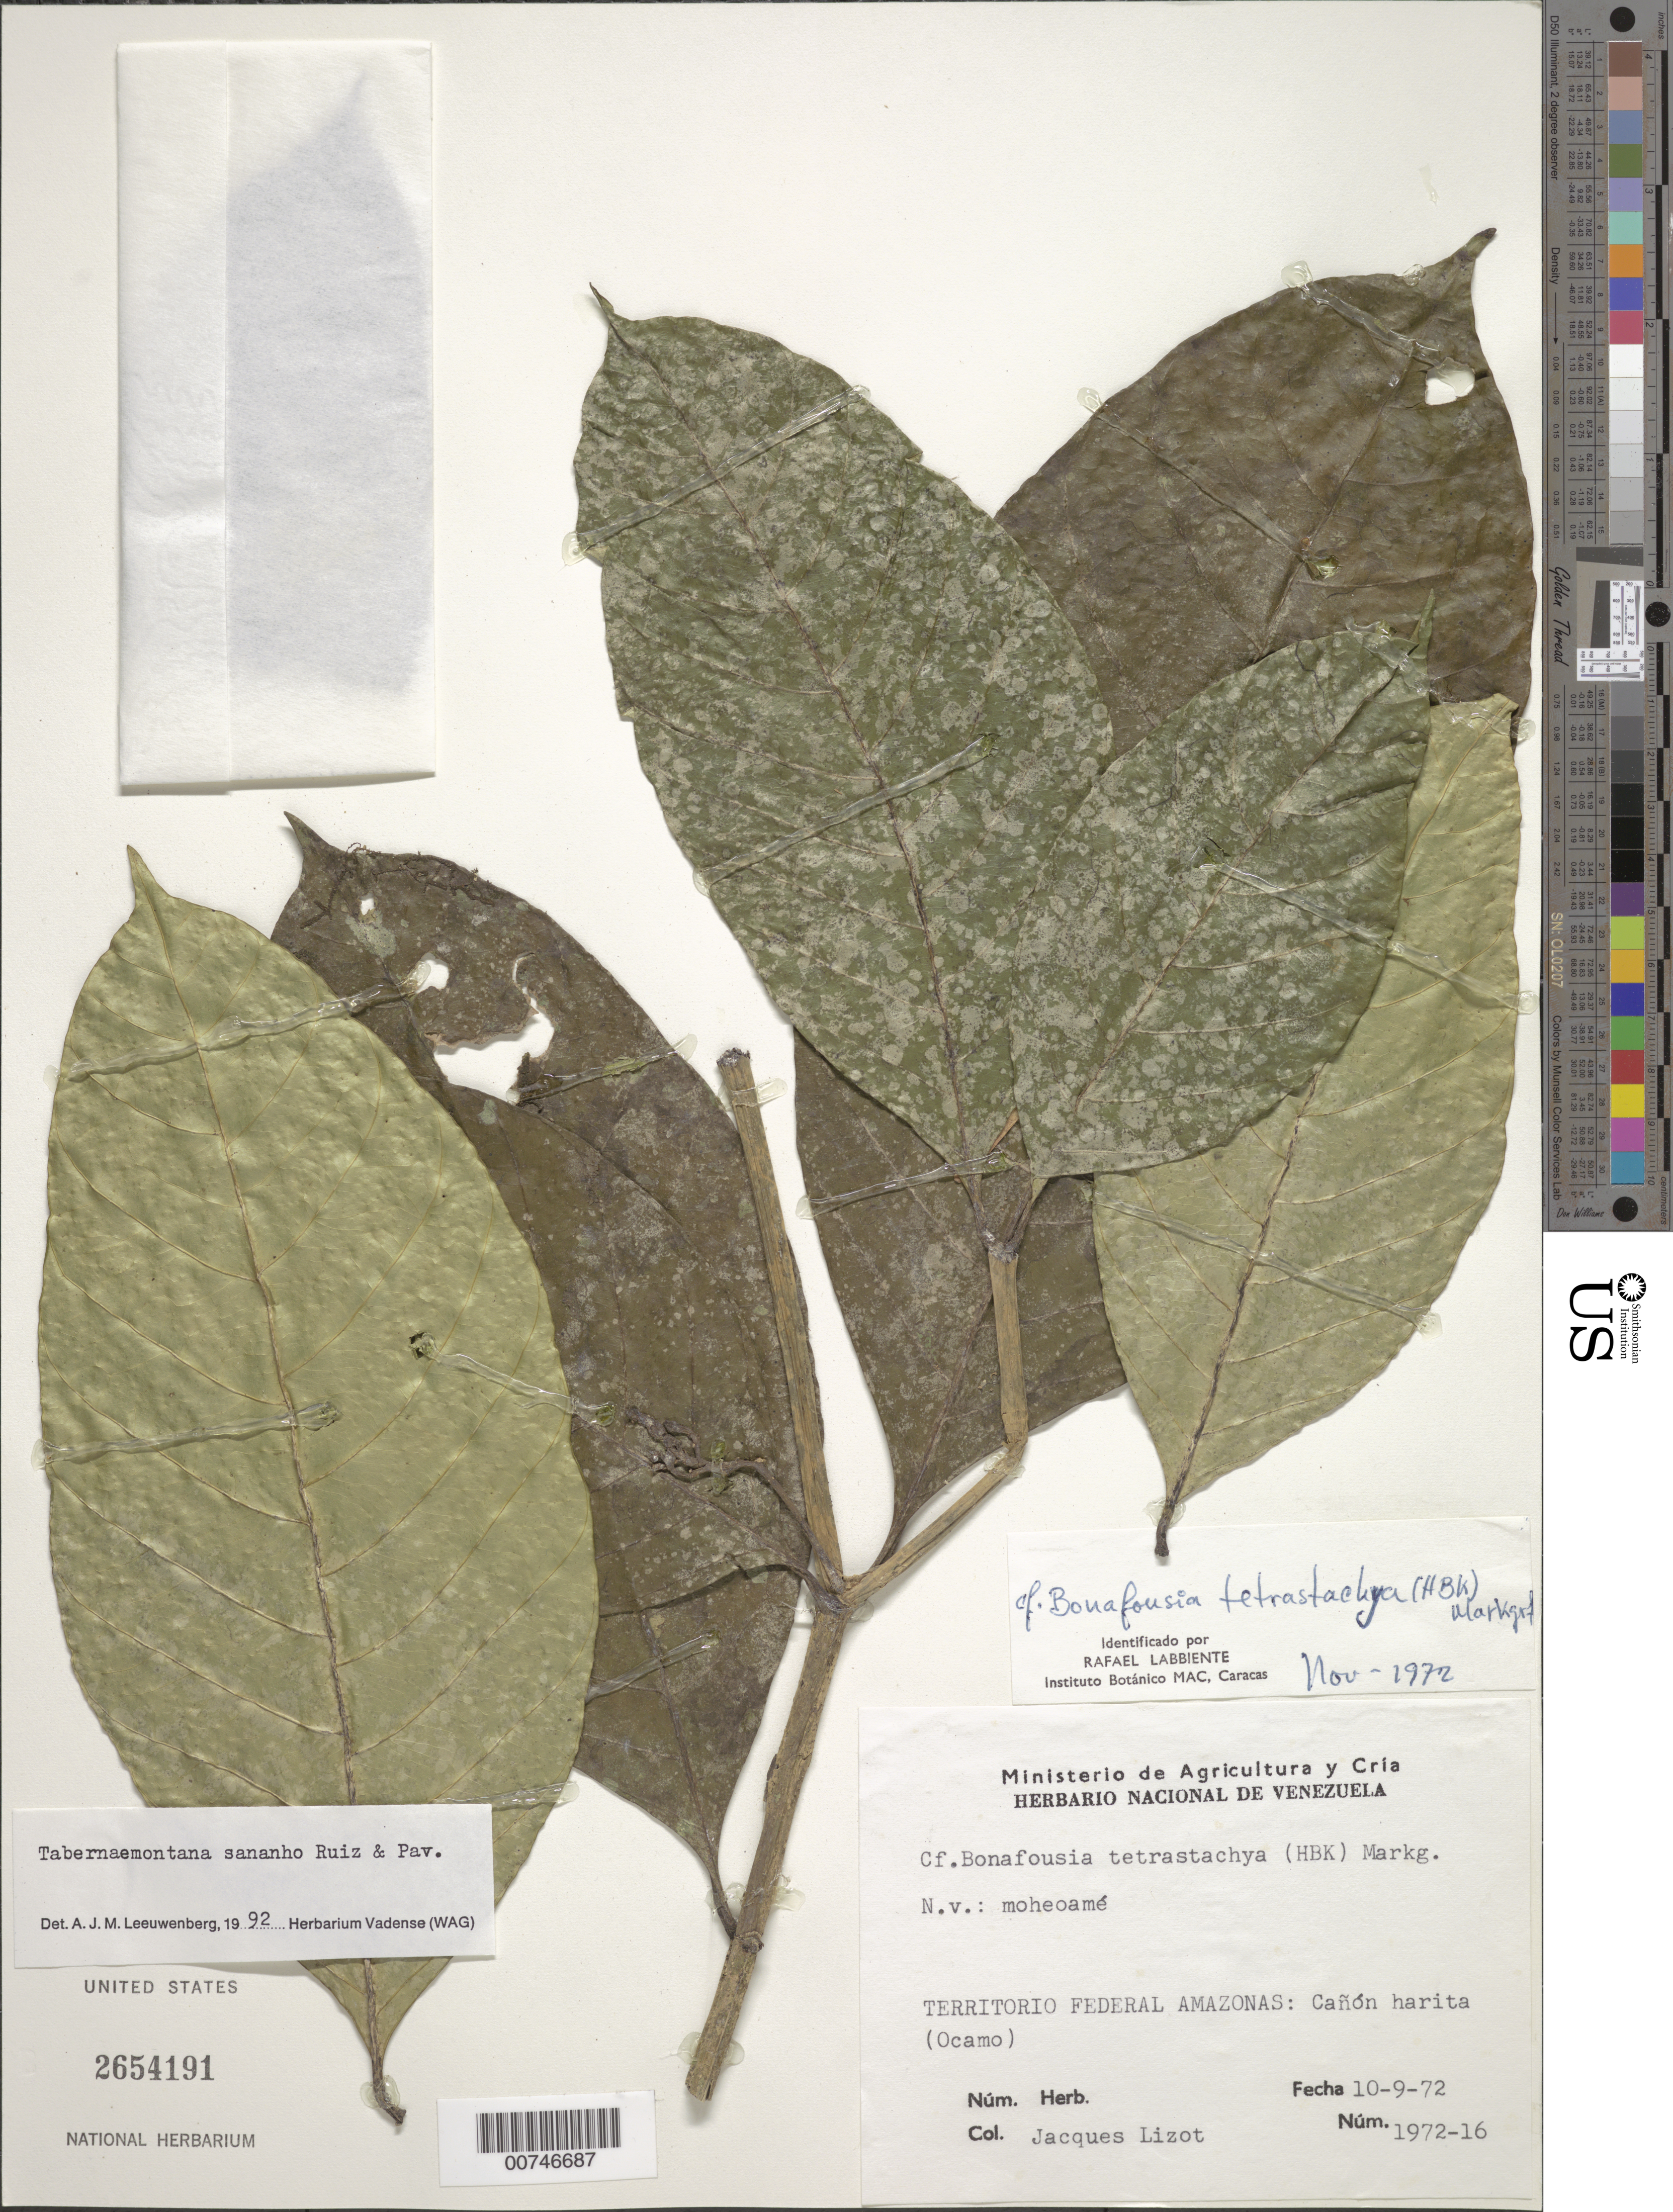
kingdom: Plantae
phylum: Tracheophyta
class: Magnoliopsida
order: Gentianales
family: Apocynaceae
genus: Tabernaemontana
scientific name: Tabernaemontana sananho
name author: Ruiz & Pav.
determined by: Leeuwenberg, A. J. M.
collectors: J. Lizot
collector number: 1972 16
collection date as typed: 10-Sep-72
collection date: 1972-09-10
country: Venezuela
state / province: Amazonas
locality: Cañón Havita, Río Ocamo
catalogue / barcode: US 2654191